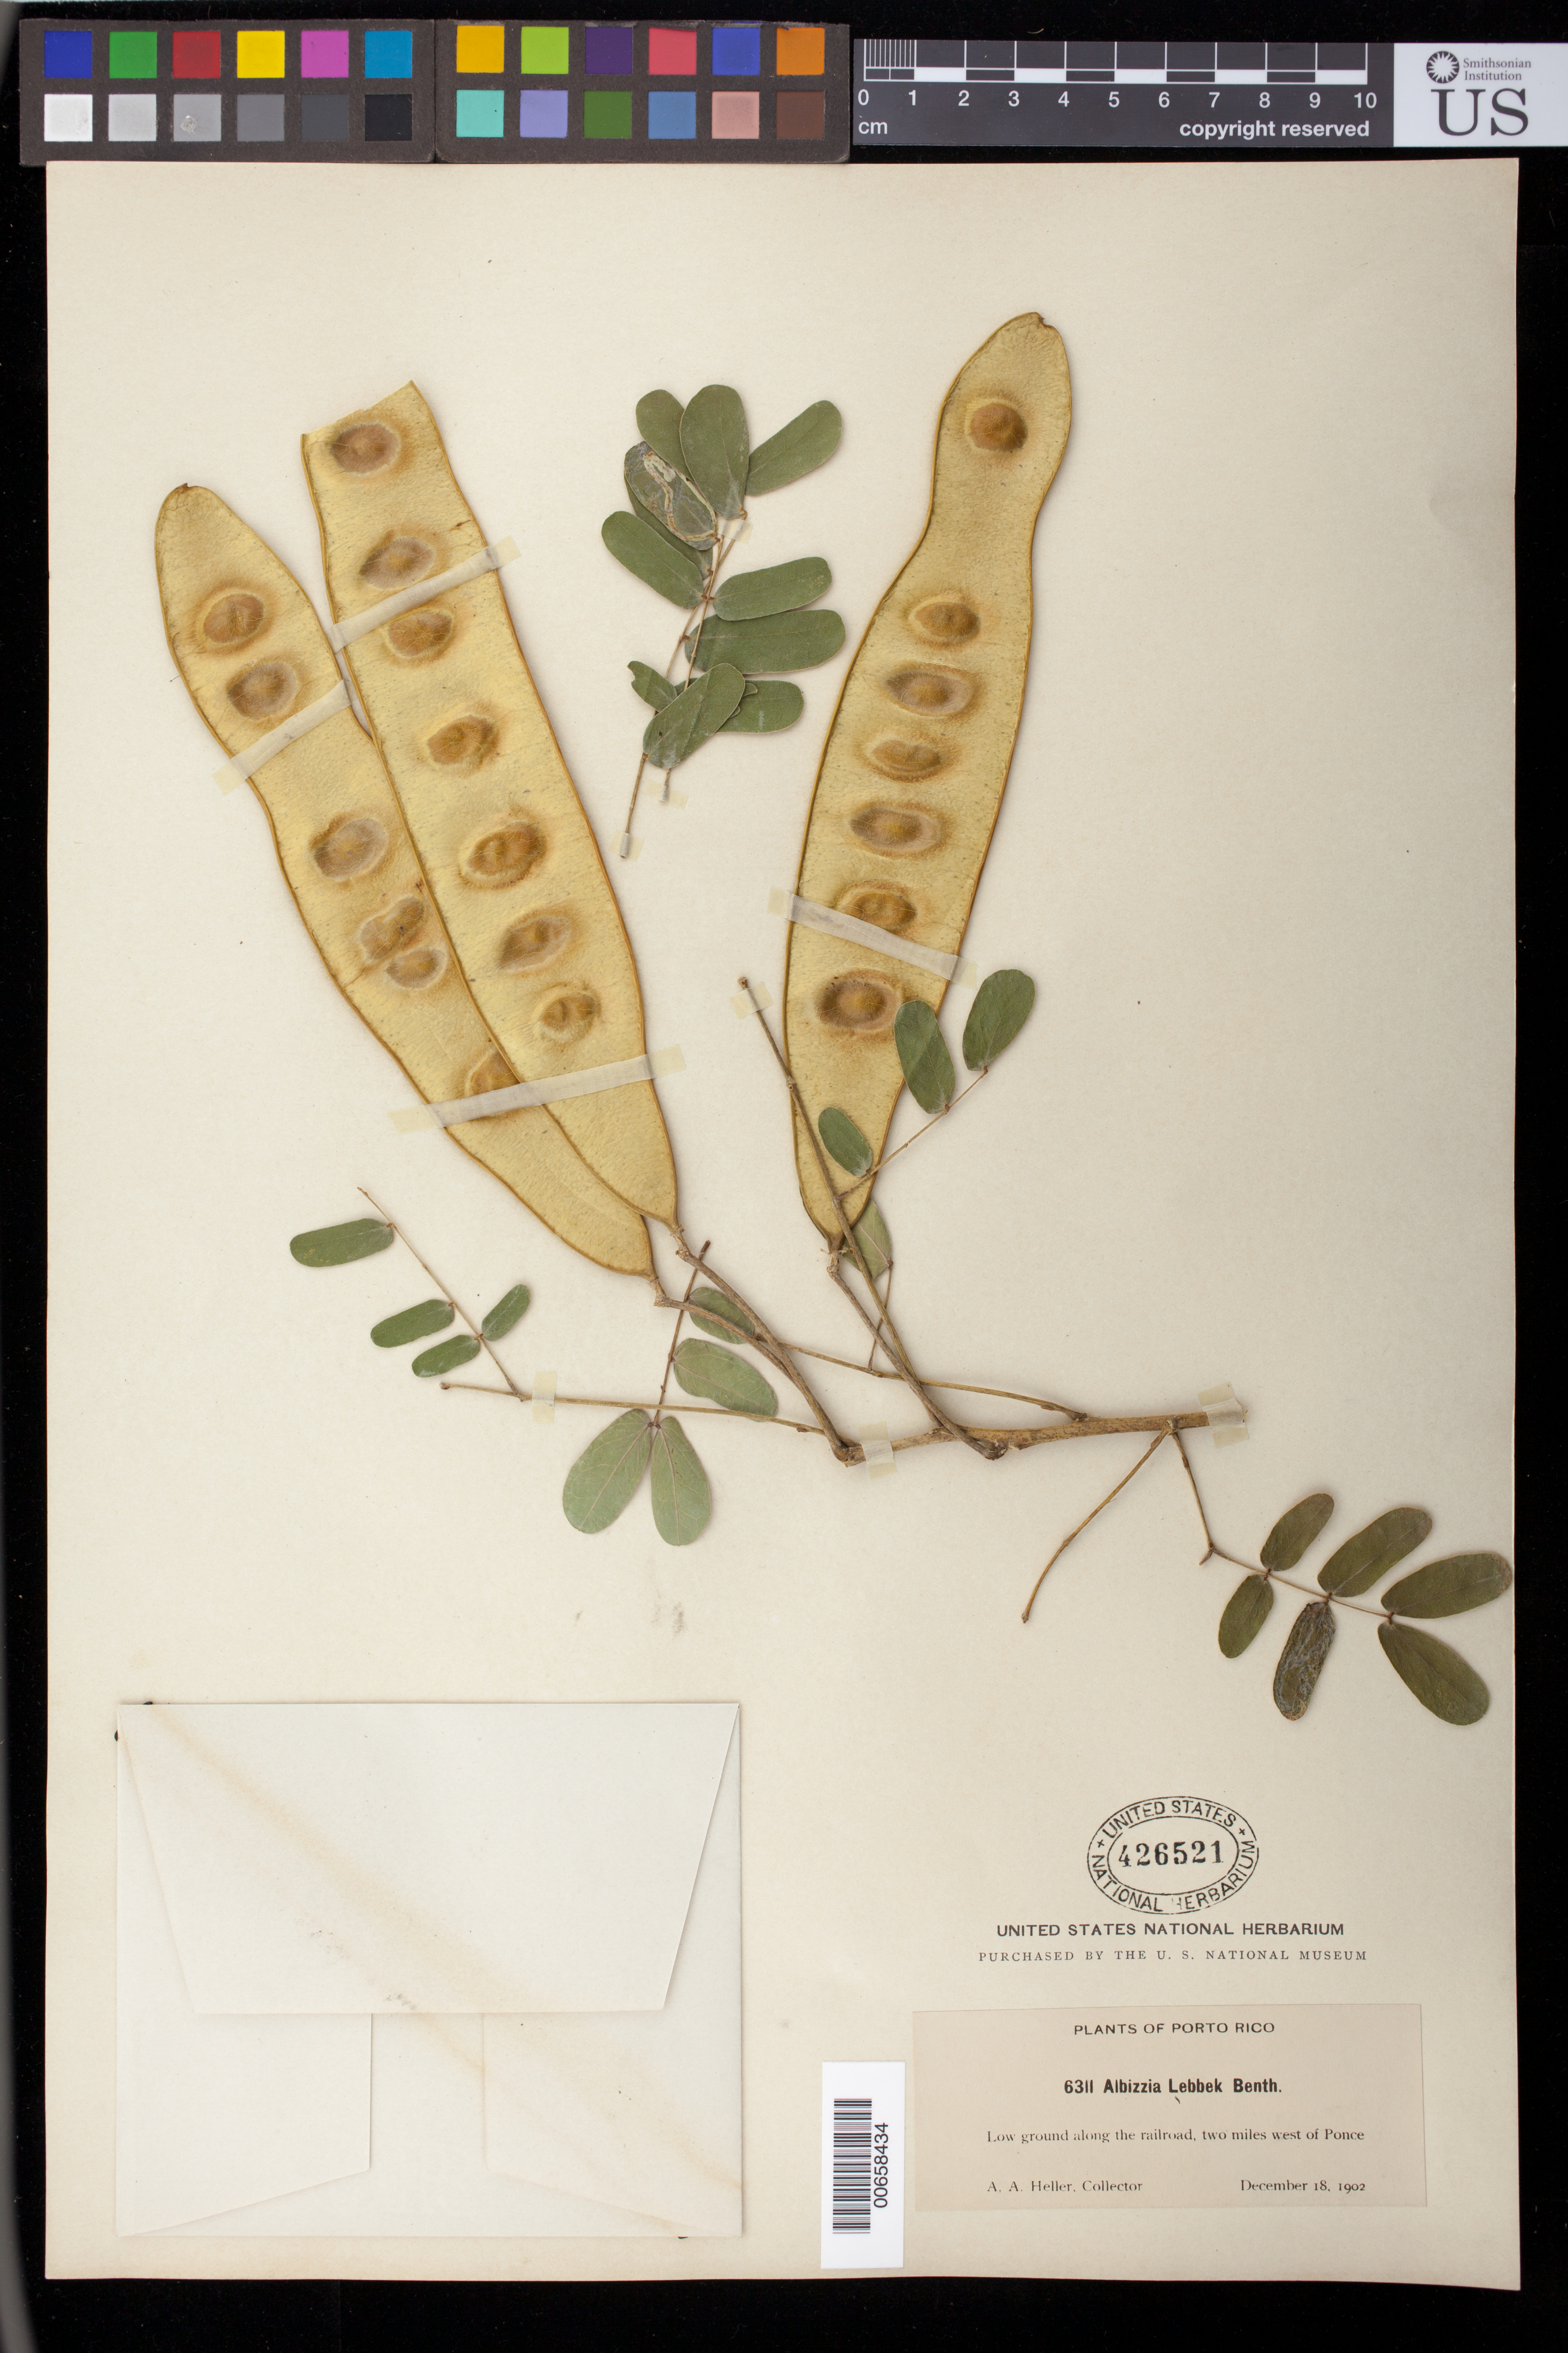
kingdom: Plantae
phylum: Tracheophyta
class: Magnoliopsida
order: Fabales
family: Fabaceae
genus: Albizia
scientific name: Albizia lebbeck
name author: (L.) Benth.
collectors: A. A. Heller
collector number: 6311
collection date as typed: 18 Dec 1902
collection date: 1902-12-18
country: Puerto Rico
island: Greater Antilles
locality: Ponce, 2 mi W of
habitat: Low ground along the railroad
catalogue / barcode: US 426521